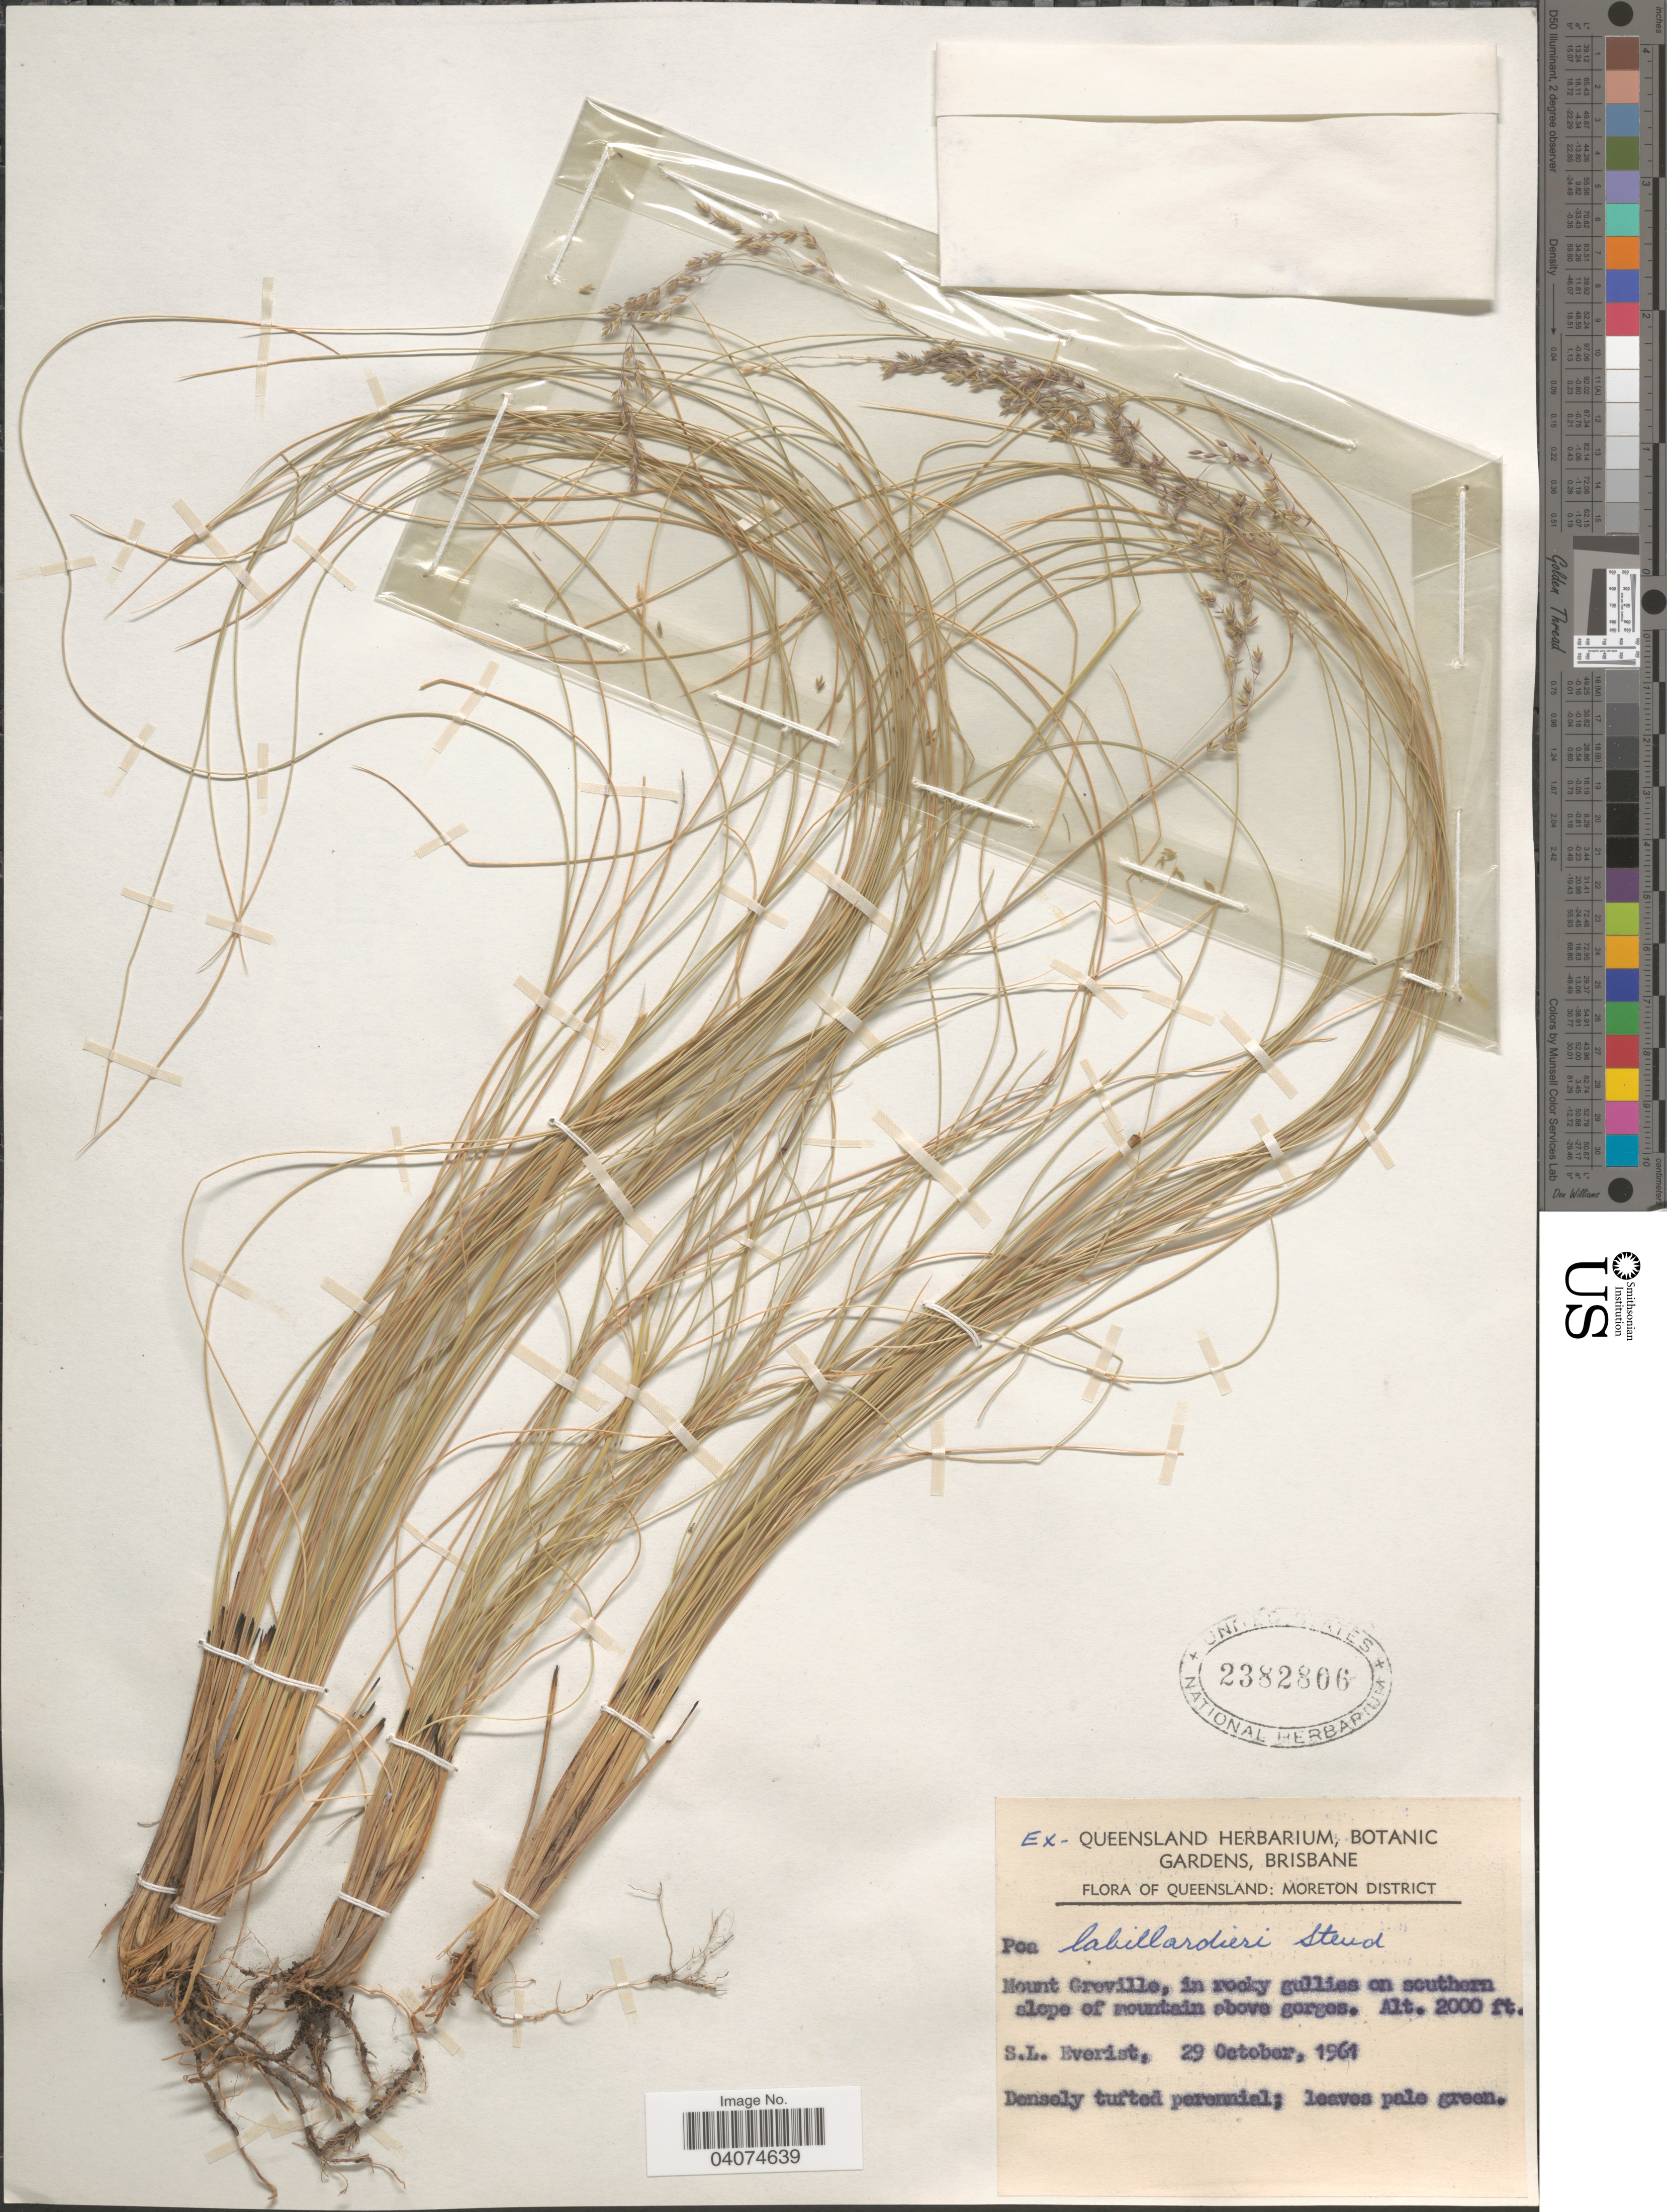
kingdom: Plantae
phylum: Tracheophyta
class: Liliopsida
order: Poales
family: Poaceae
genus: Poa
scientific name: Poa labillardierei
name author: Steud.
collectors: S. Everist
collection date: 1961-10-29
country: Australia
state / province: Queensland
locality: Moreton District. Mount Greville, in rocky gullies on southern slope of mountain above gorges.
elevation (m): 610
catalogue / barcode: US 2382806